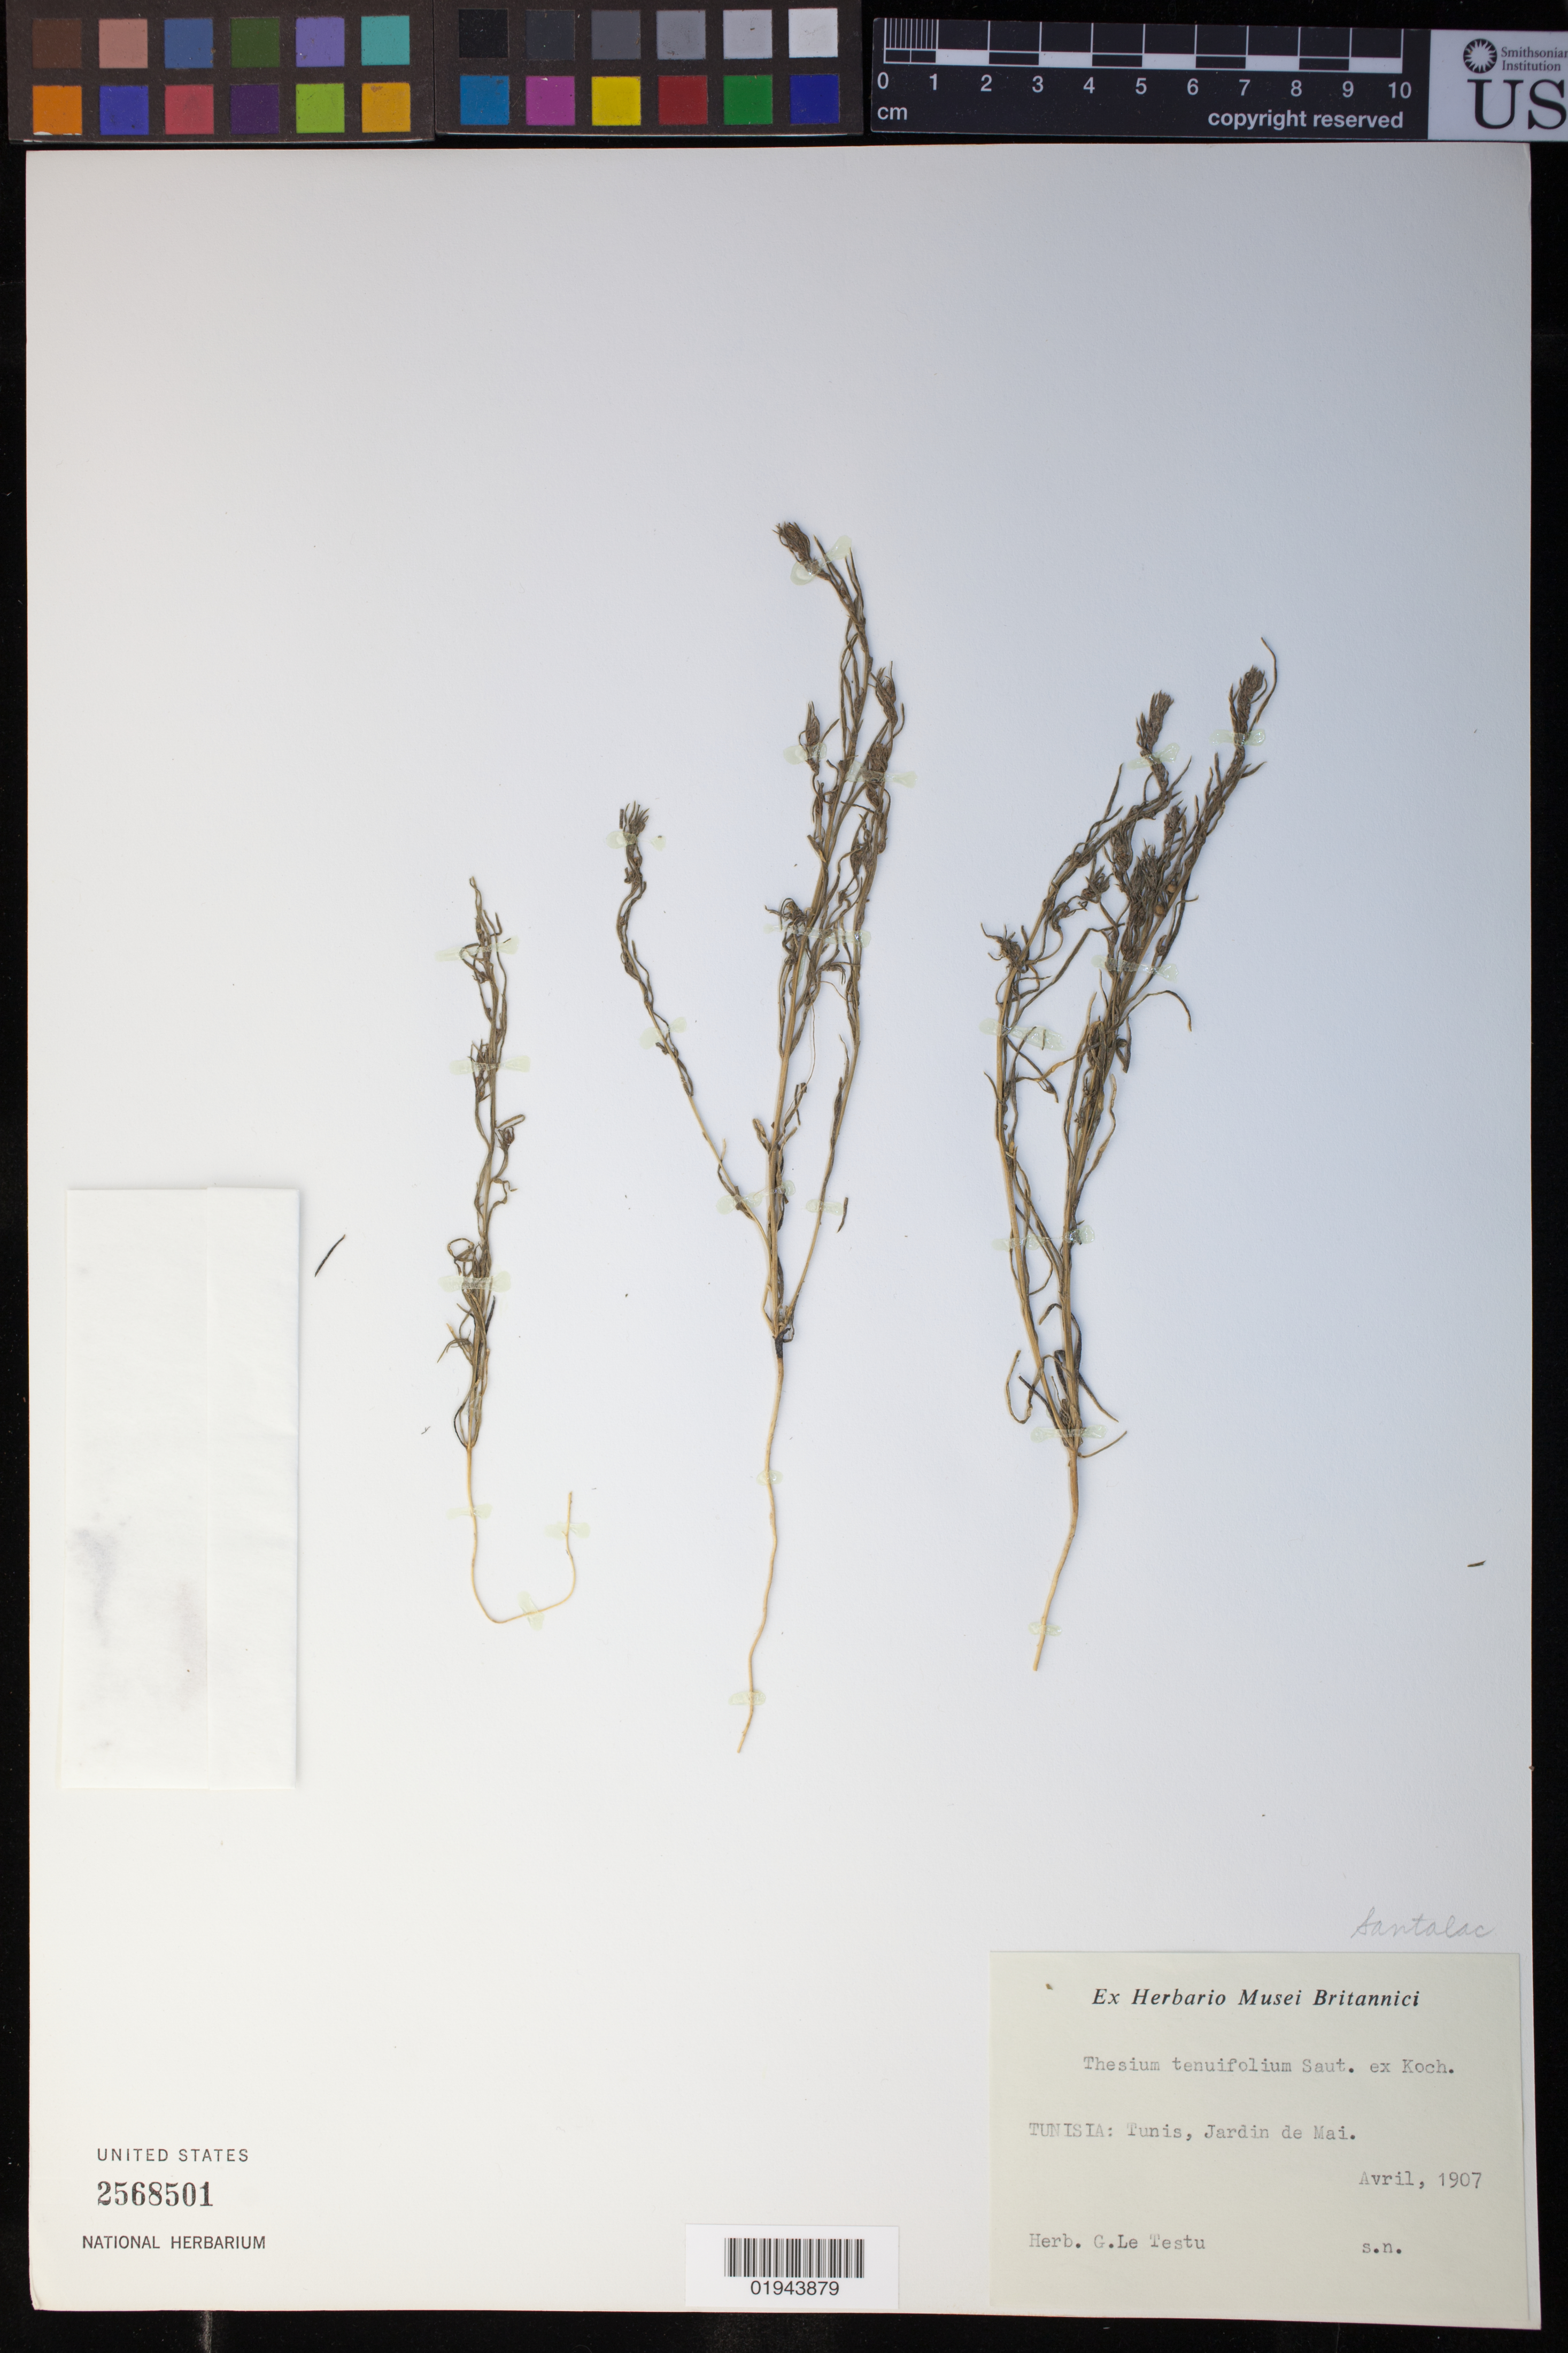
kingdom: Plantae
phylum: Tracheophyta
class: Magnoliopsida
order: Santalales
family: Thesiaceae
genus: Thesium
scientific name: Thesium tenuifolium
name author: Saut. ex W.D.J. Koch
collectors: G. Le Testu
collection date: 1907-04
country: Tunisia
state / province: Tunis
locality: Jardin de Mai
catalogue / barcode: US 2568501